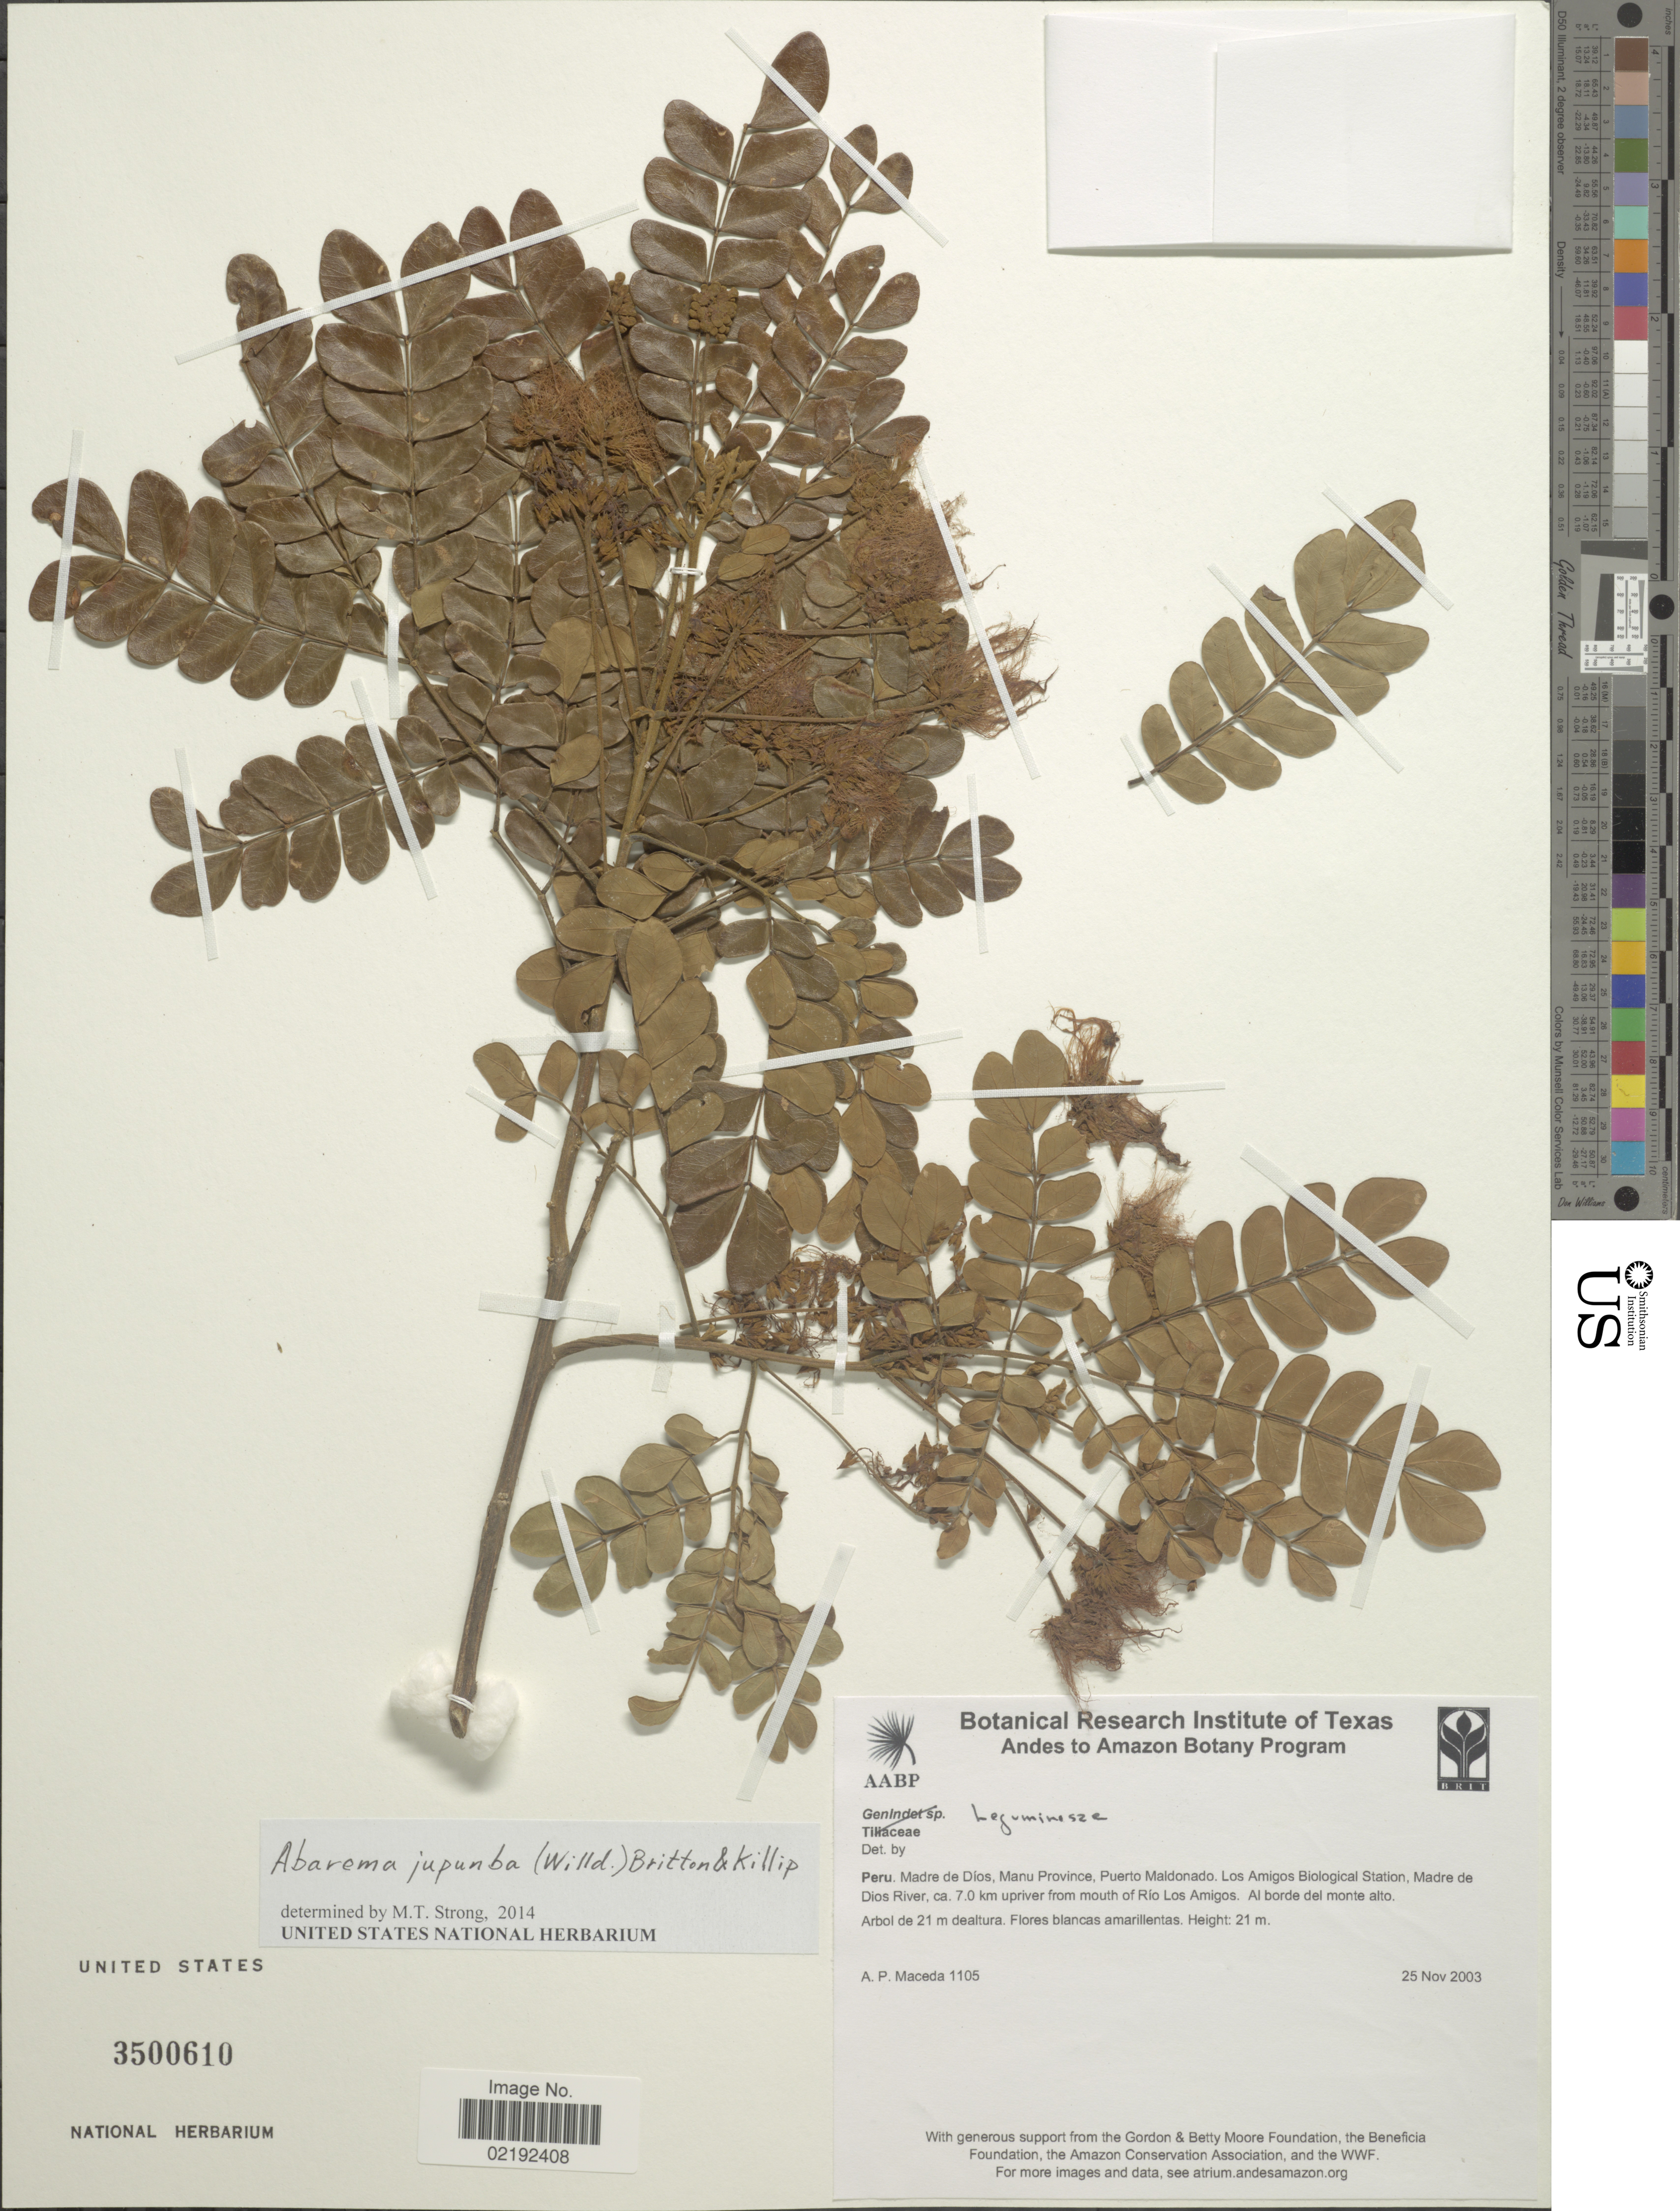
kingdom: Plantae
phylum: Tracheophyta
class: Magnoliopsida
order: Fabales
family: Fabaceae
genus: Abarema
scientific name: Abarema jupunba var. jupunba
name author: (Willd.) Britton & Killip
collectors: A. Maceda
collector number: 1105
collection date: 2003-11-25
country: Peru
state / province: Madre de Dios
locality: Manu Province, Puerto Maldonado, Los Amigos Boligical Station, Madre de Dios River, ca 7.0 km upriver from mouth of Rio Los Amigos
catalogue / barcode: US 3500610